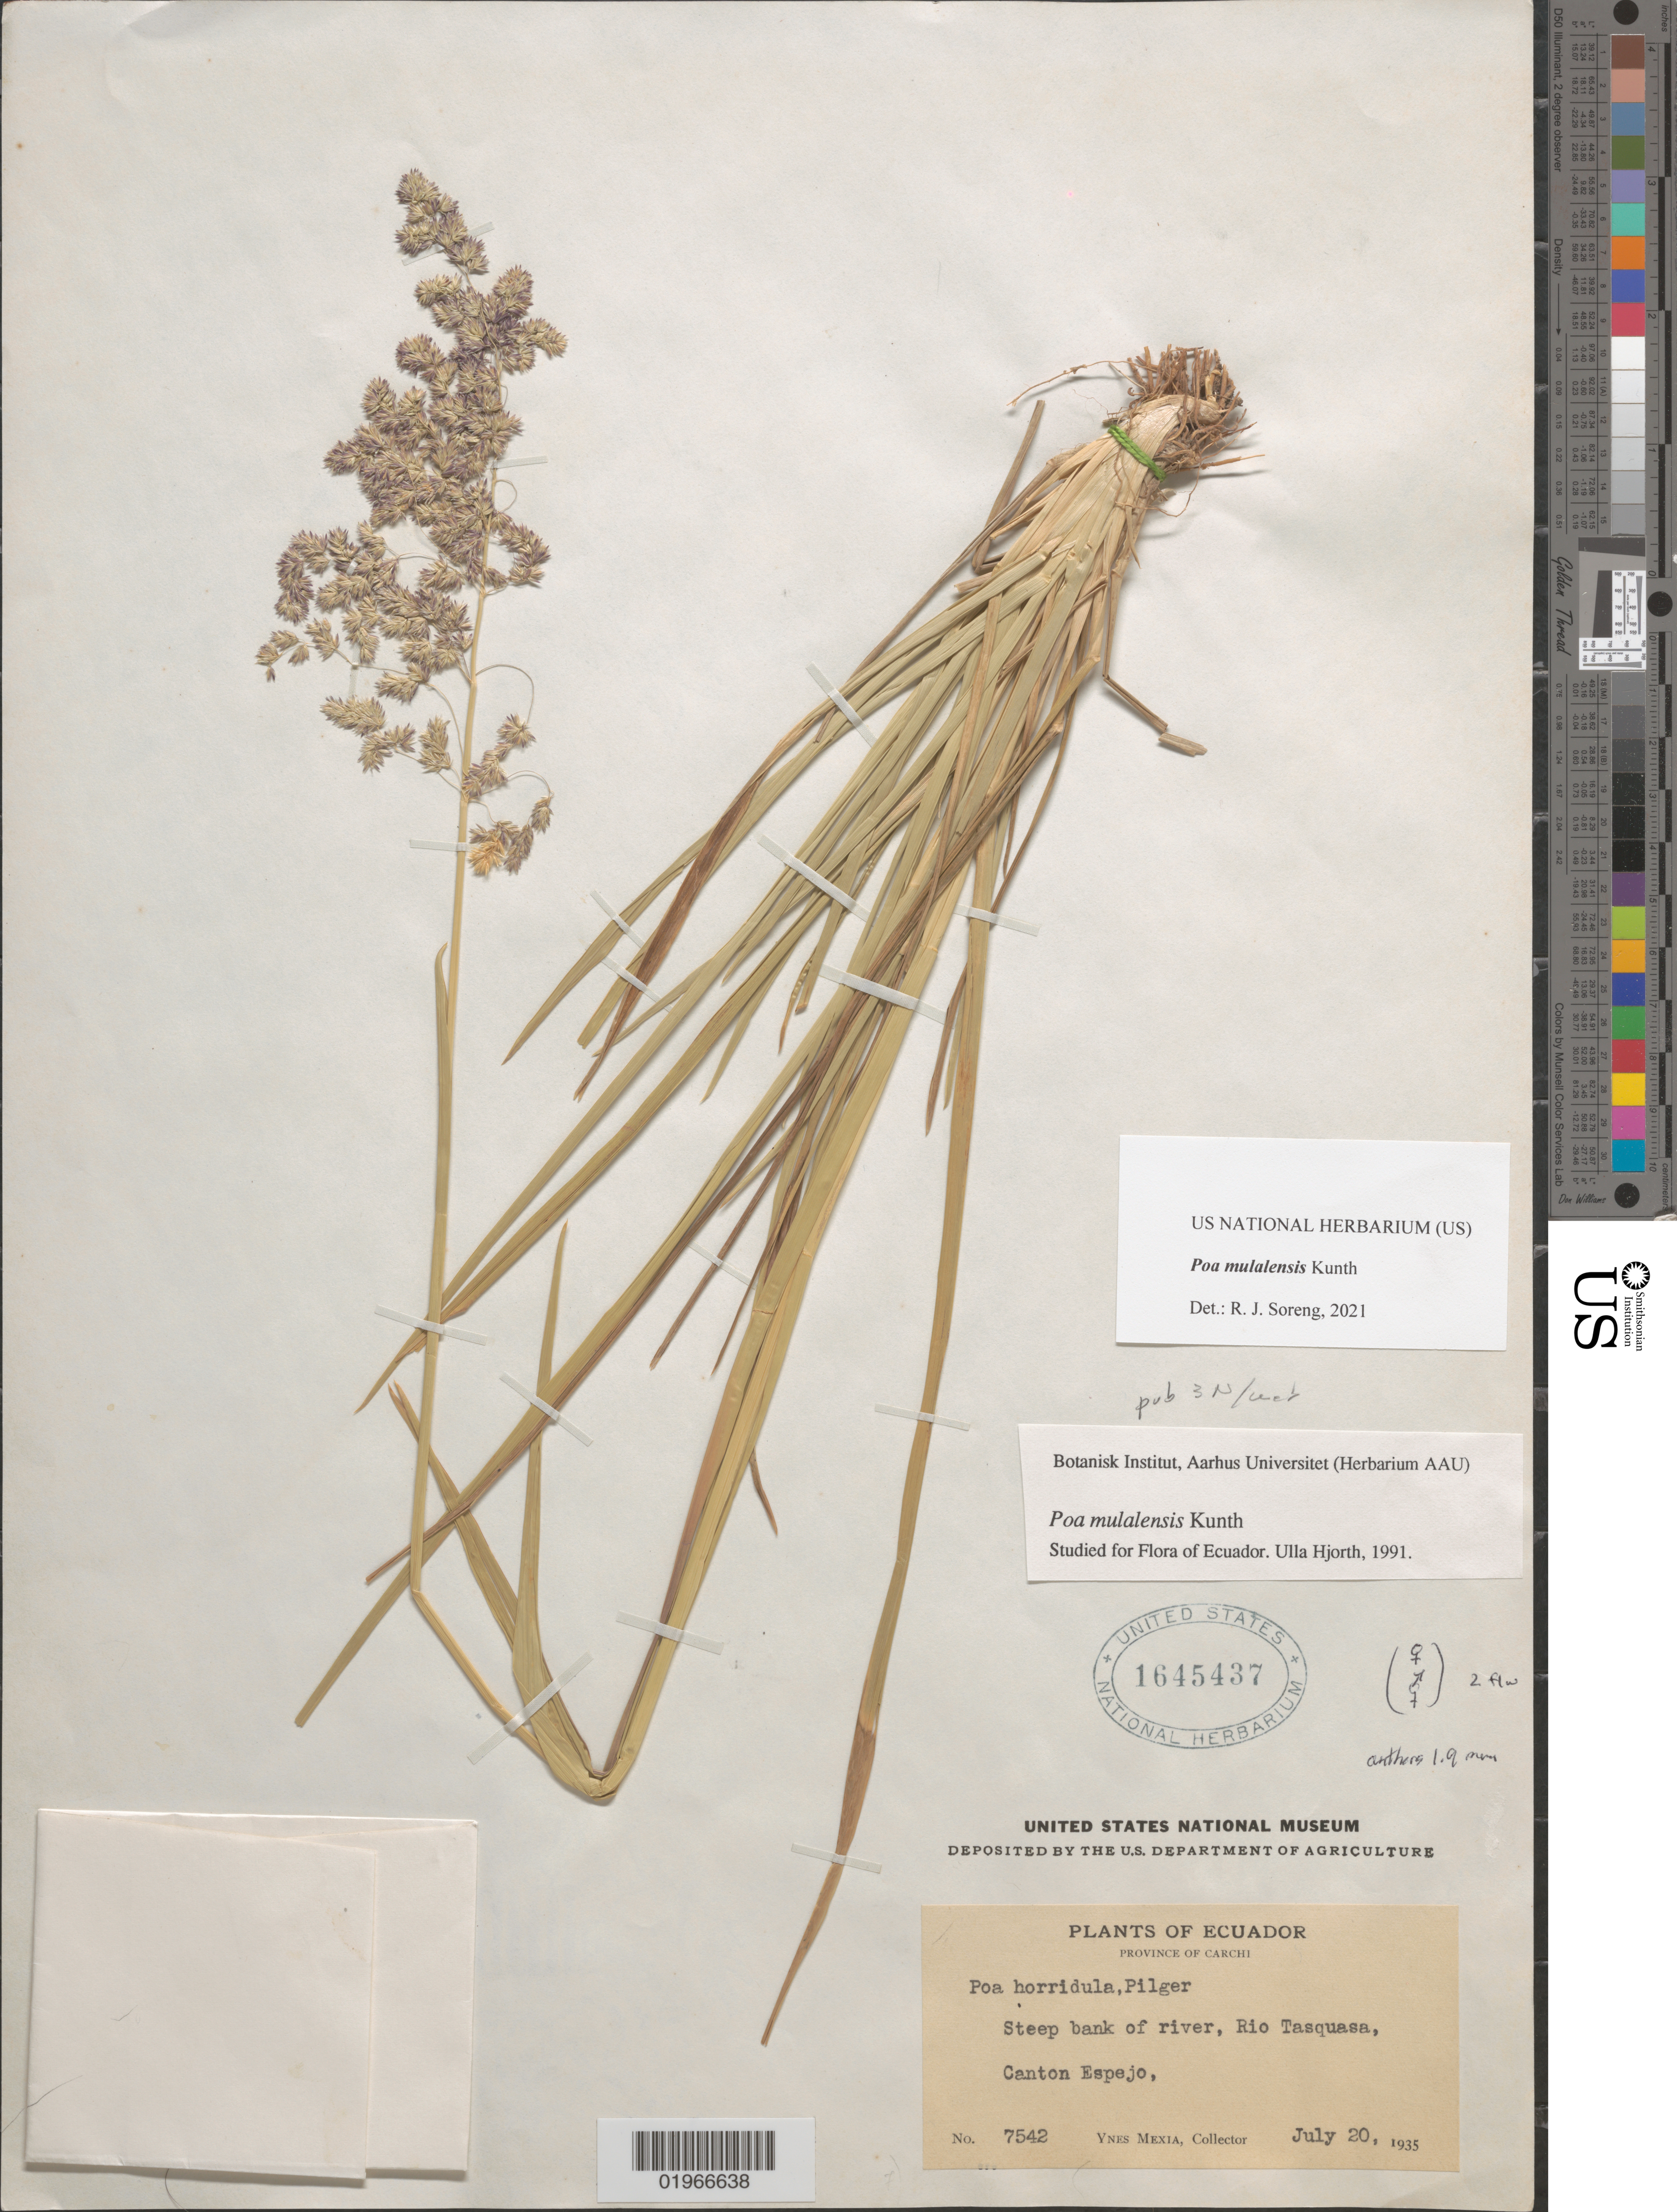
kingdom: Plantae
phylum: Tracheophyta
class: Liliopsida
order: Poales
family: Poaceae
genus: Poa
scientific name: Poa mulalensis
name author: Kunth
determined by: Soreng, Robert J., Research Associate (BOT), Smithsonian Institution - National Museum of Natural History (UNITED STATES)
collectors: Y. Mexia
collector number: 7542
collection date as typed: July 20, 1935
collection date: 1935-07-20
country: Ecuador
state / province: Carchi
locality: Steep bank of river, Rio Tasquasa, Canton Espejo.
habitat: Steep bank of river.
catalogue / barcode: US 1645437